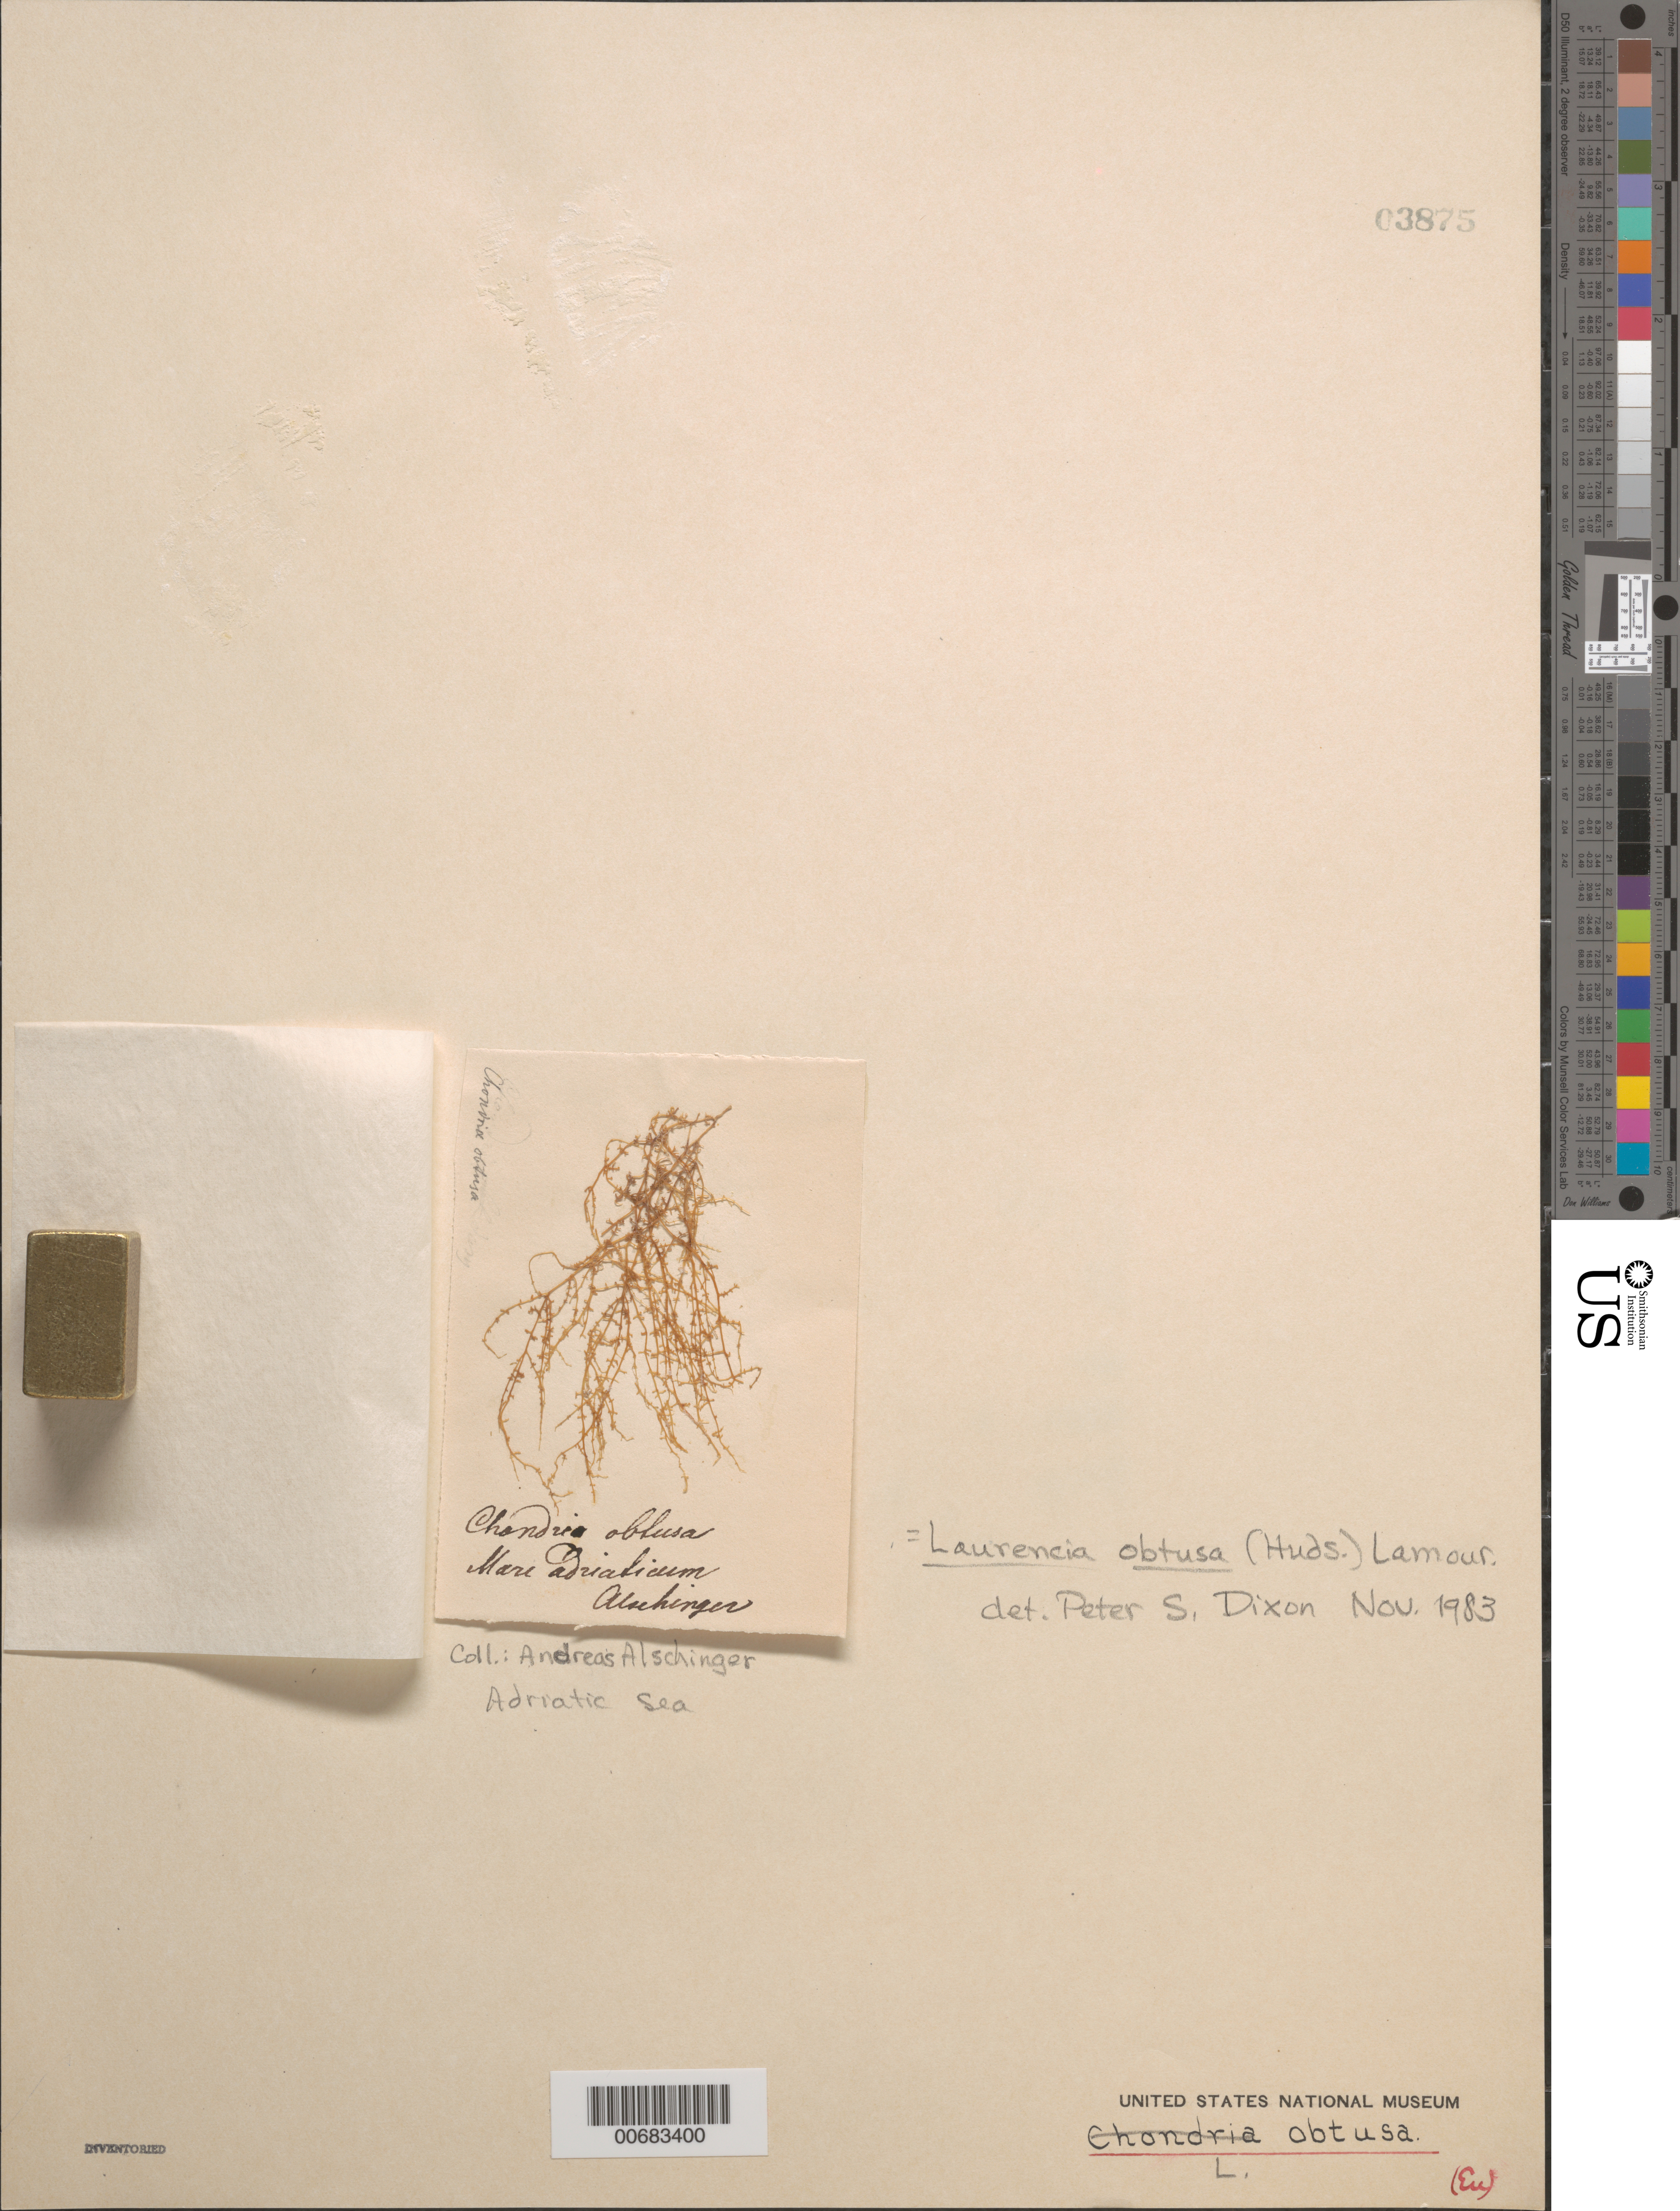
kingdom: Plantae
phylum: Rhodophyta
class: Florideophyceae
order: Ceramiales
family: Rhodomelaceae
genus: Laurencia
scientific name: Laurencia obtusa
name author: (Huds.) J.V.Lamouroux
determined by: Dixon, P. S.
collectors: A. Alschinger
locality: Adriatic Sea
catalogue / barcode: US 3875